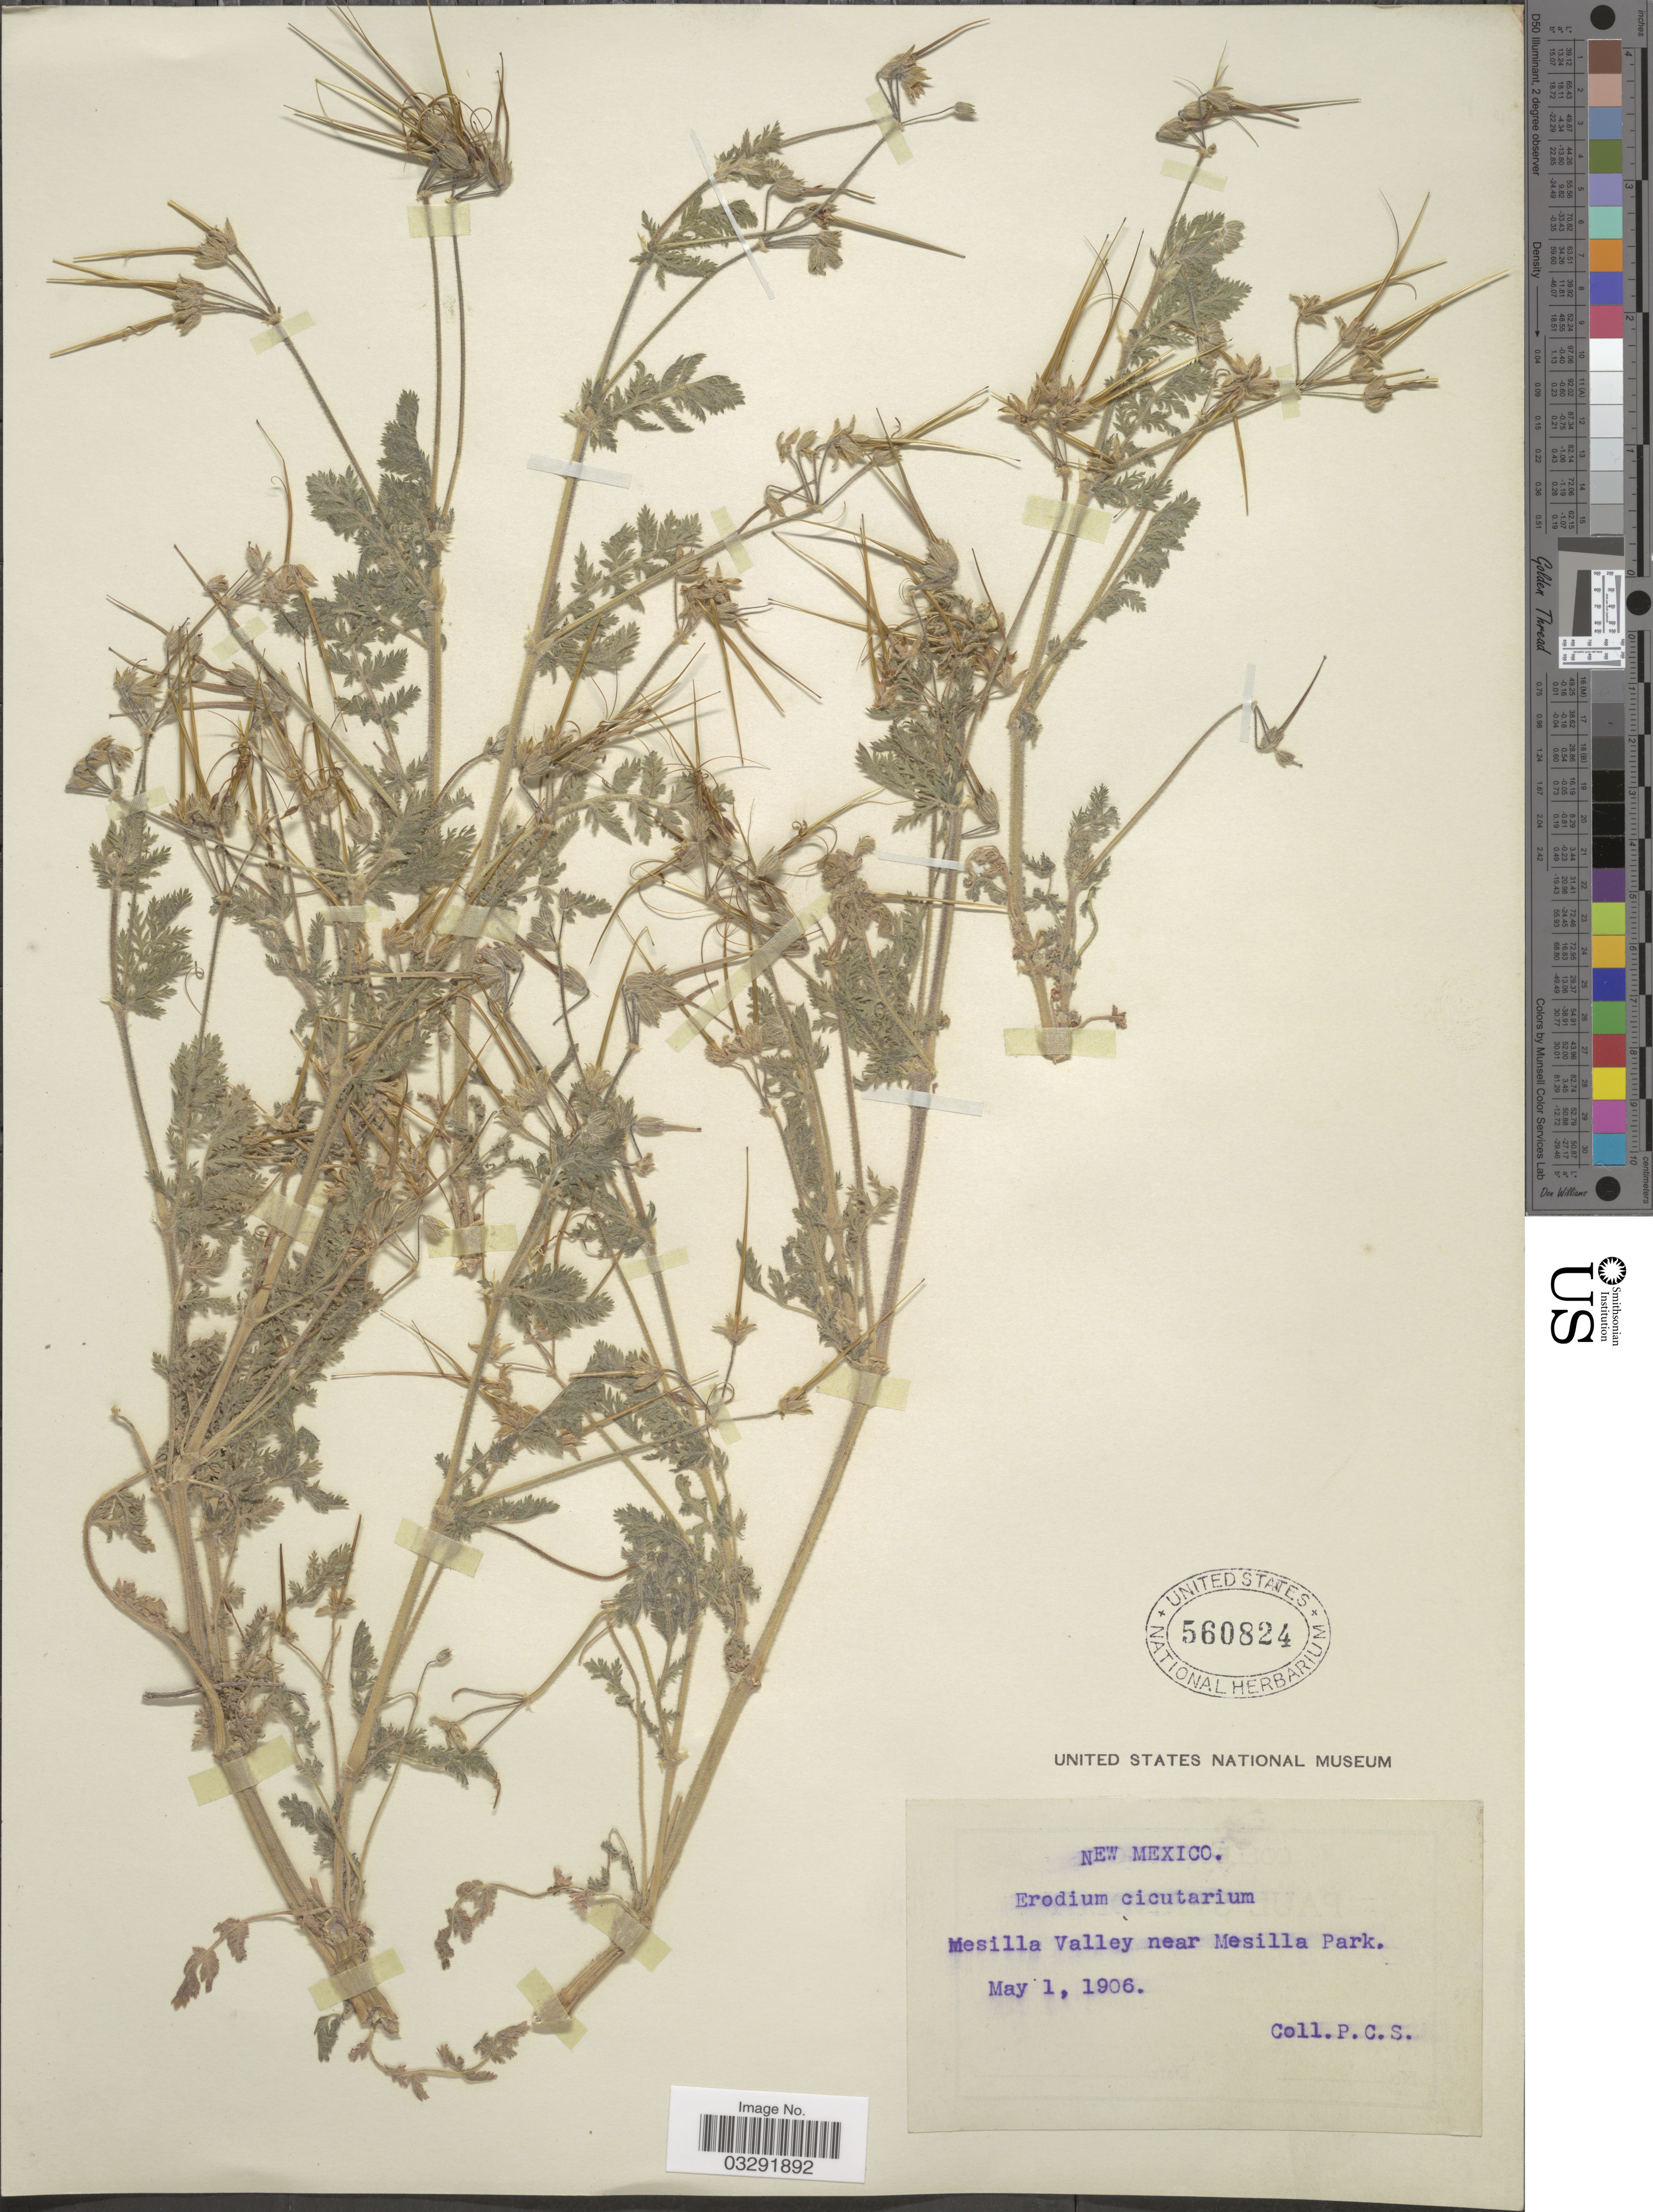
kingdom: Plantae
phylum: Tracheophyta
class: Magnoliopsida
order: Geraniales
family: Geraniaceae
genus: Erodium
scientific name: Erodium cicutarium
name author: (L.) L'Hér.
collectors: P. C. S.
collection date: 1906-05-01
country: United States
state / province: New Mexico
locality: Mesilla Valley near Mesilla Park.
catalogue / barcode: US 560824